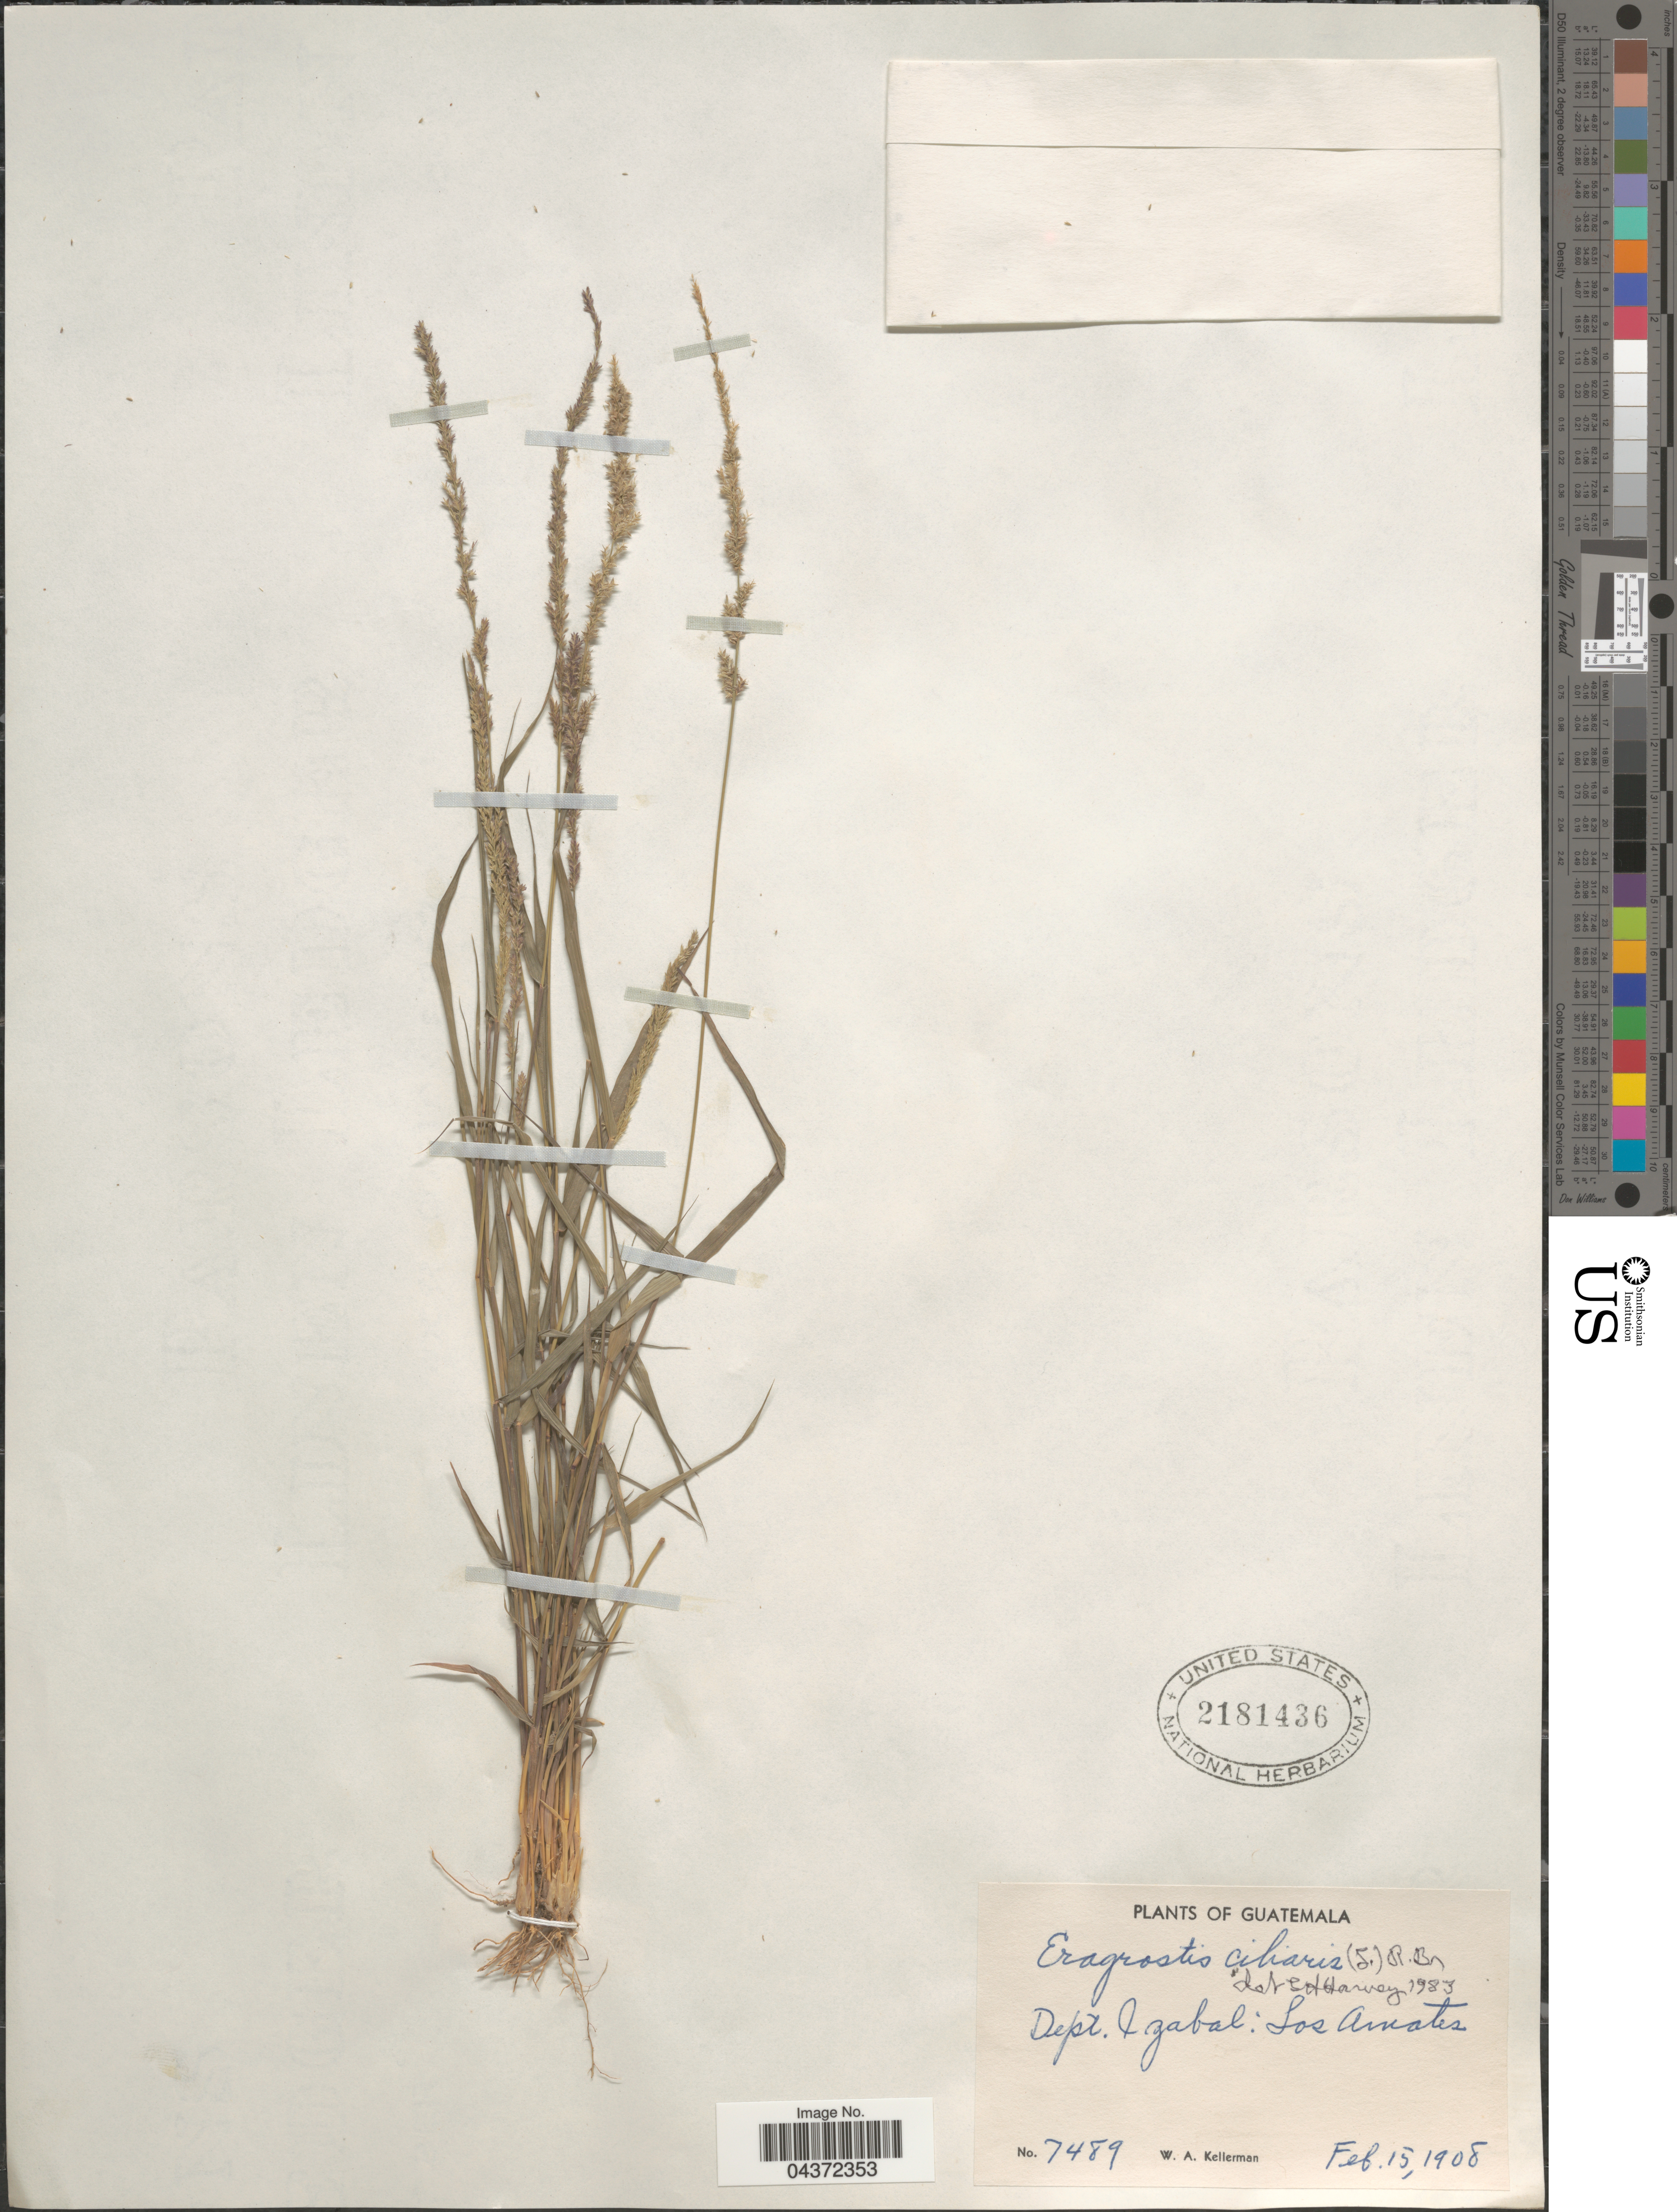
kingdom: Plantae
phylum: Tracheophyta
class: Liliopsida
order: Poales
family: Poaceae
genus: Eragrostis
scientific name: Eragrostis ciliaris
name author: (L.) R. Br.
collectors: W. Kellerman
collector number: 7489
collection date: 1908-02-15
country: Guatemala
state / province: Izabal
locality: Dept. Izabal: Los Amates.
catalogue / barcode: US 2181436